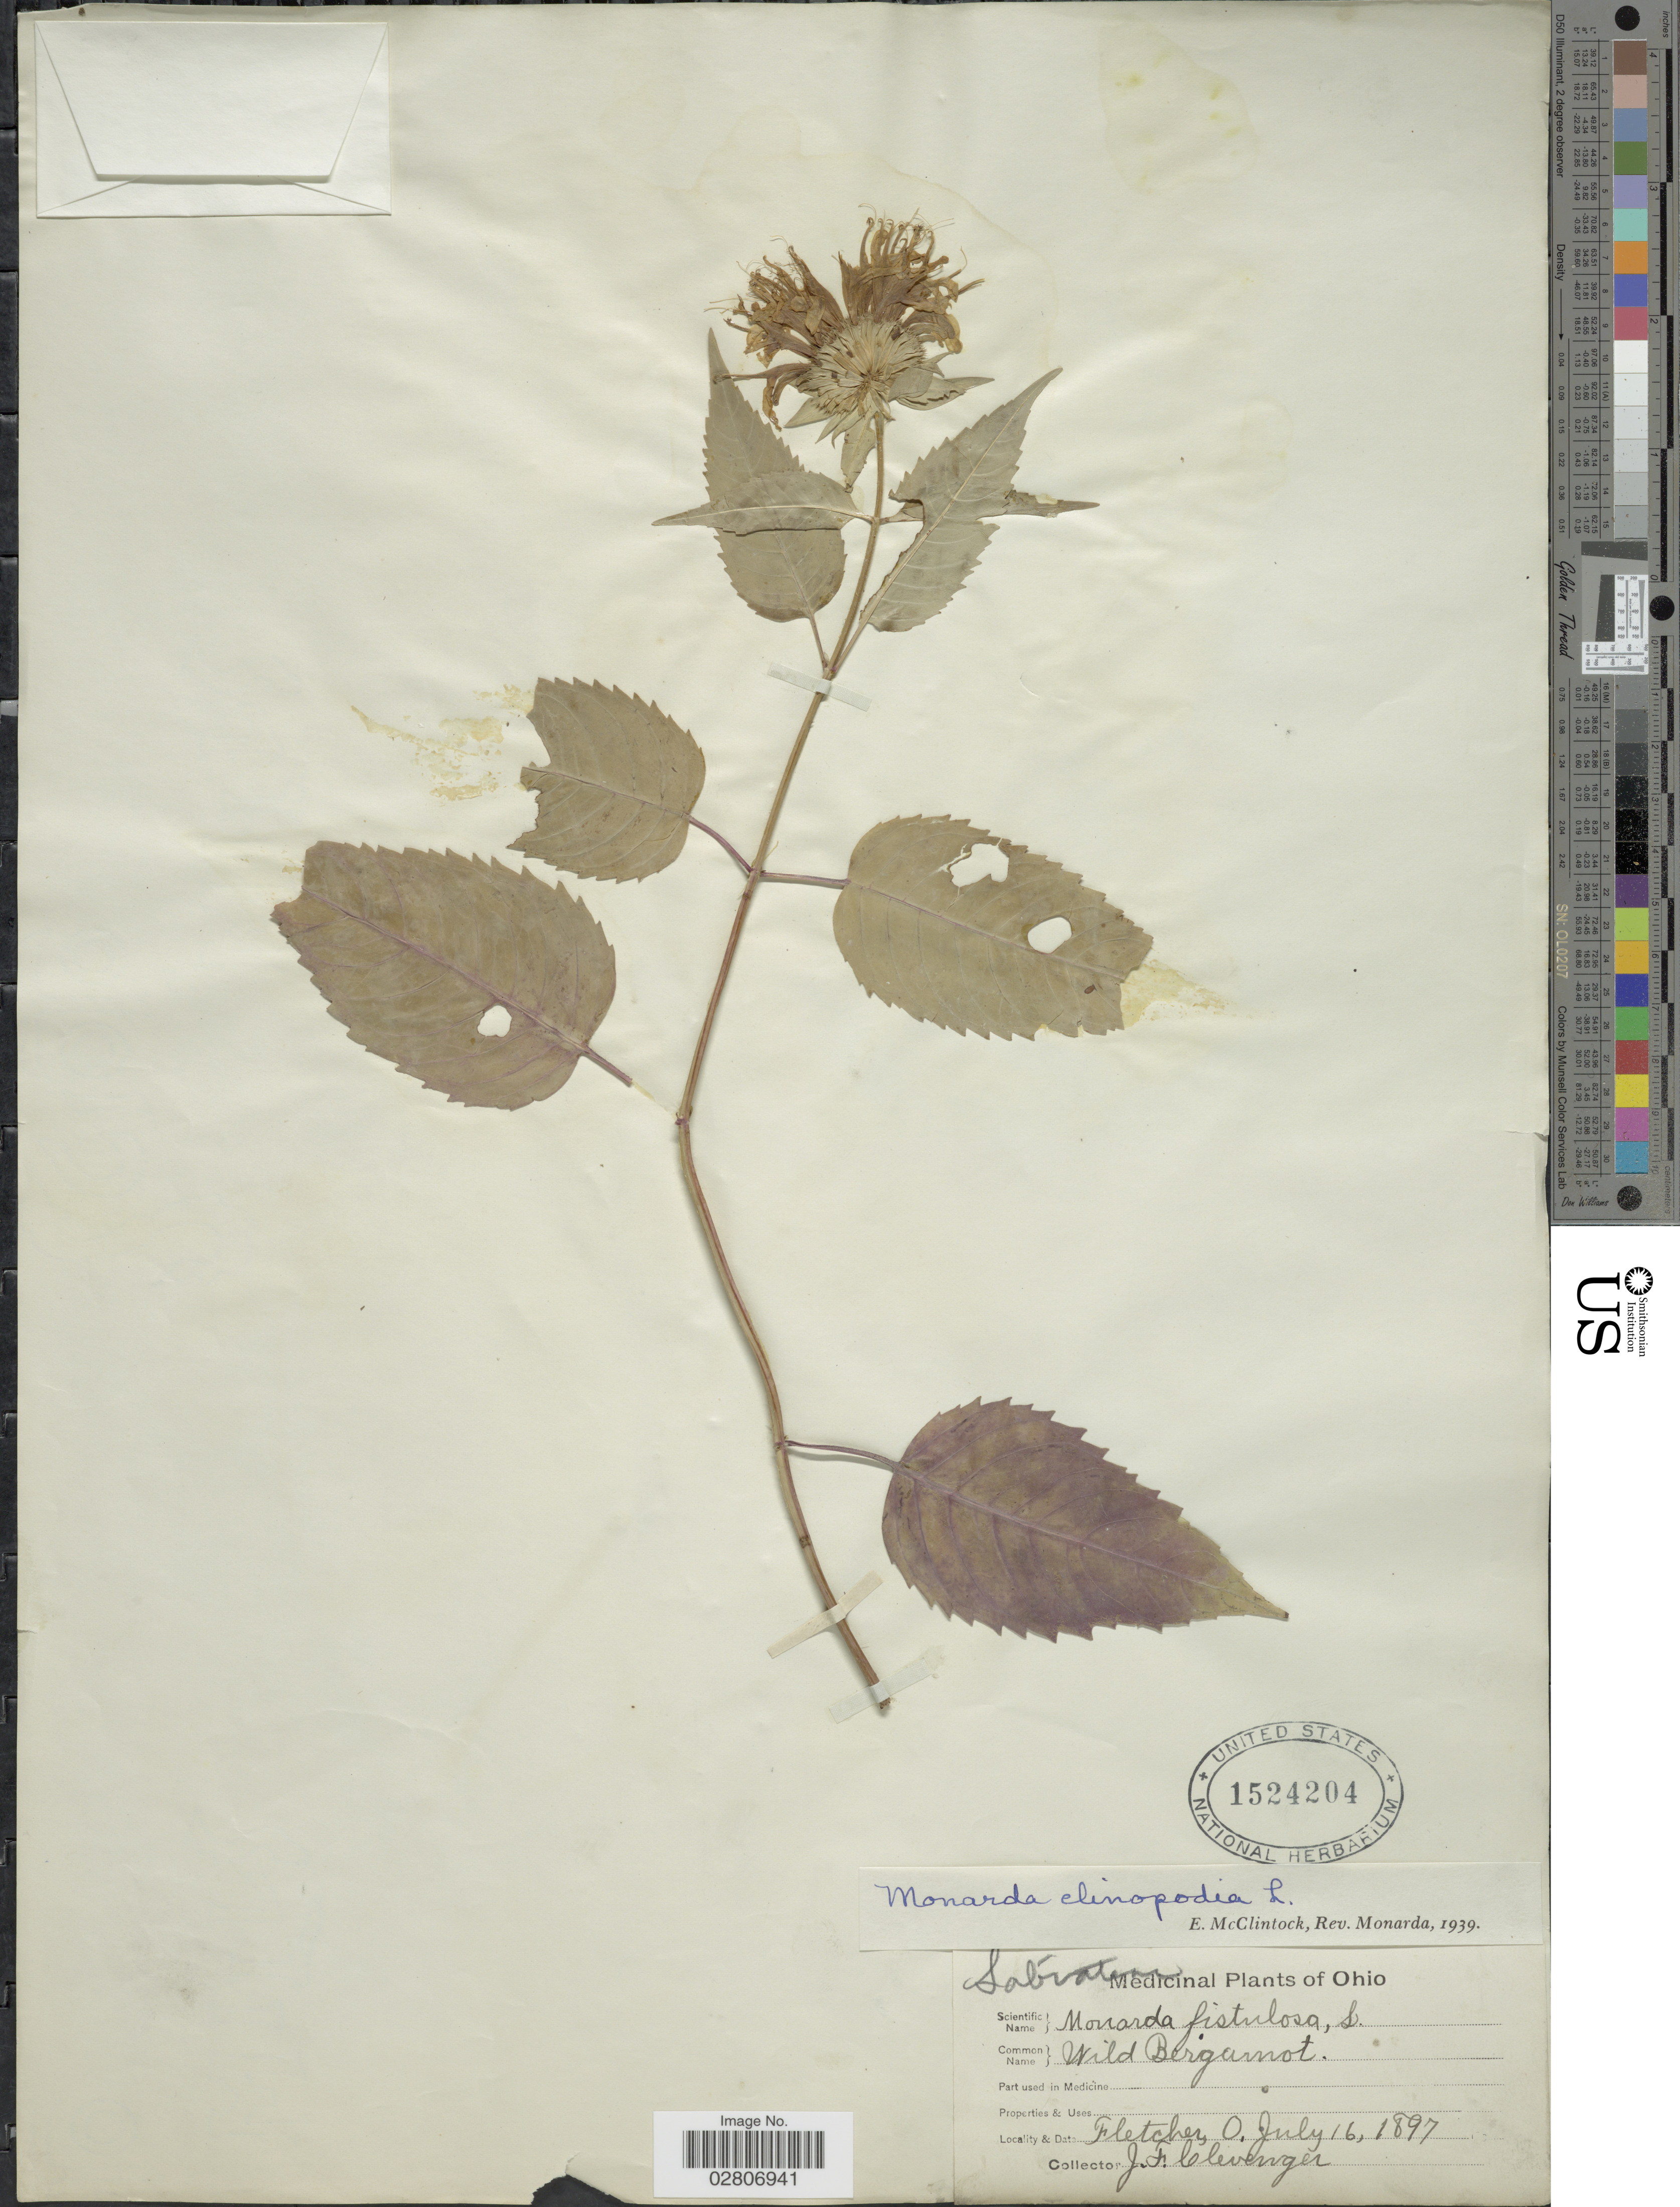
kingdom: Plantae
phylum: Tracheophyta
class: Magnoliopsida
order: Lamiales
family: Lamiaceae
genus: Monarda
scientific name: Monarda clinopodia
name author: L.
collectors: J. F. Clevenger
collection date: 1897-07-16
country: United States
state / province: Ohio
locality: Fletcher.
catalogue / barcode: US 1524204